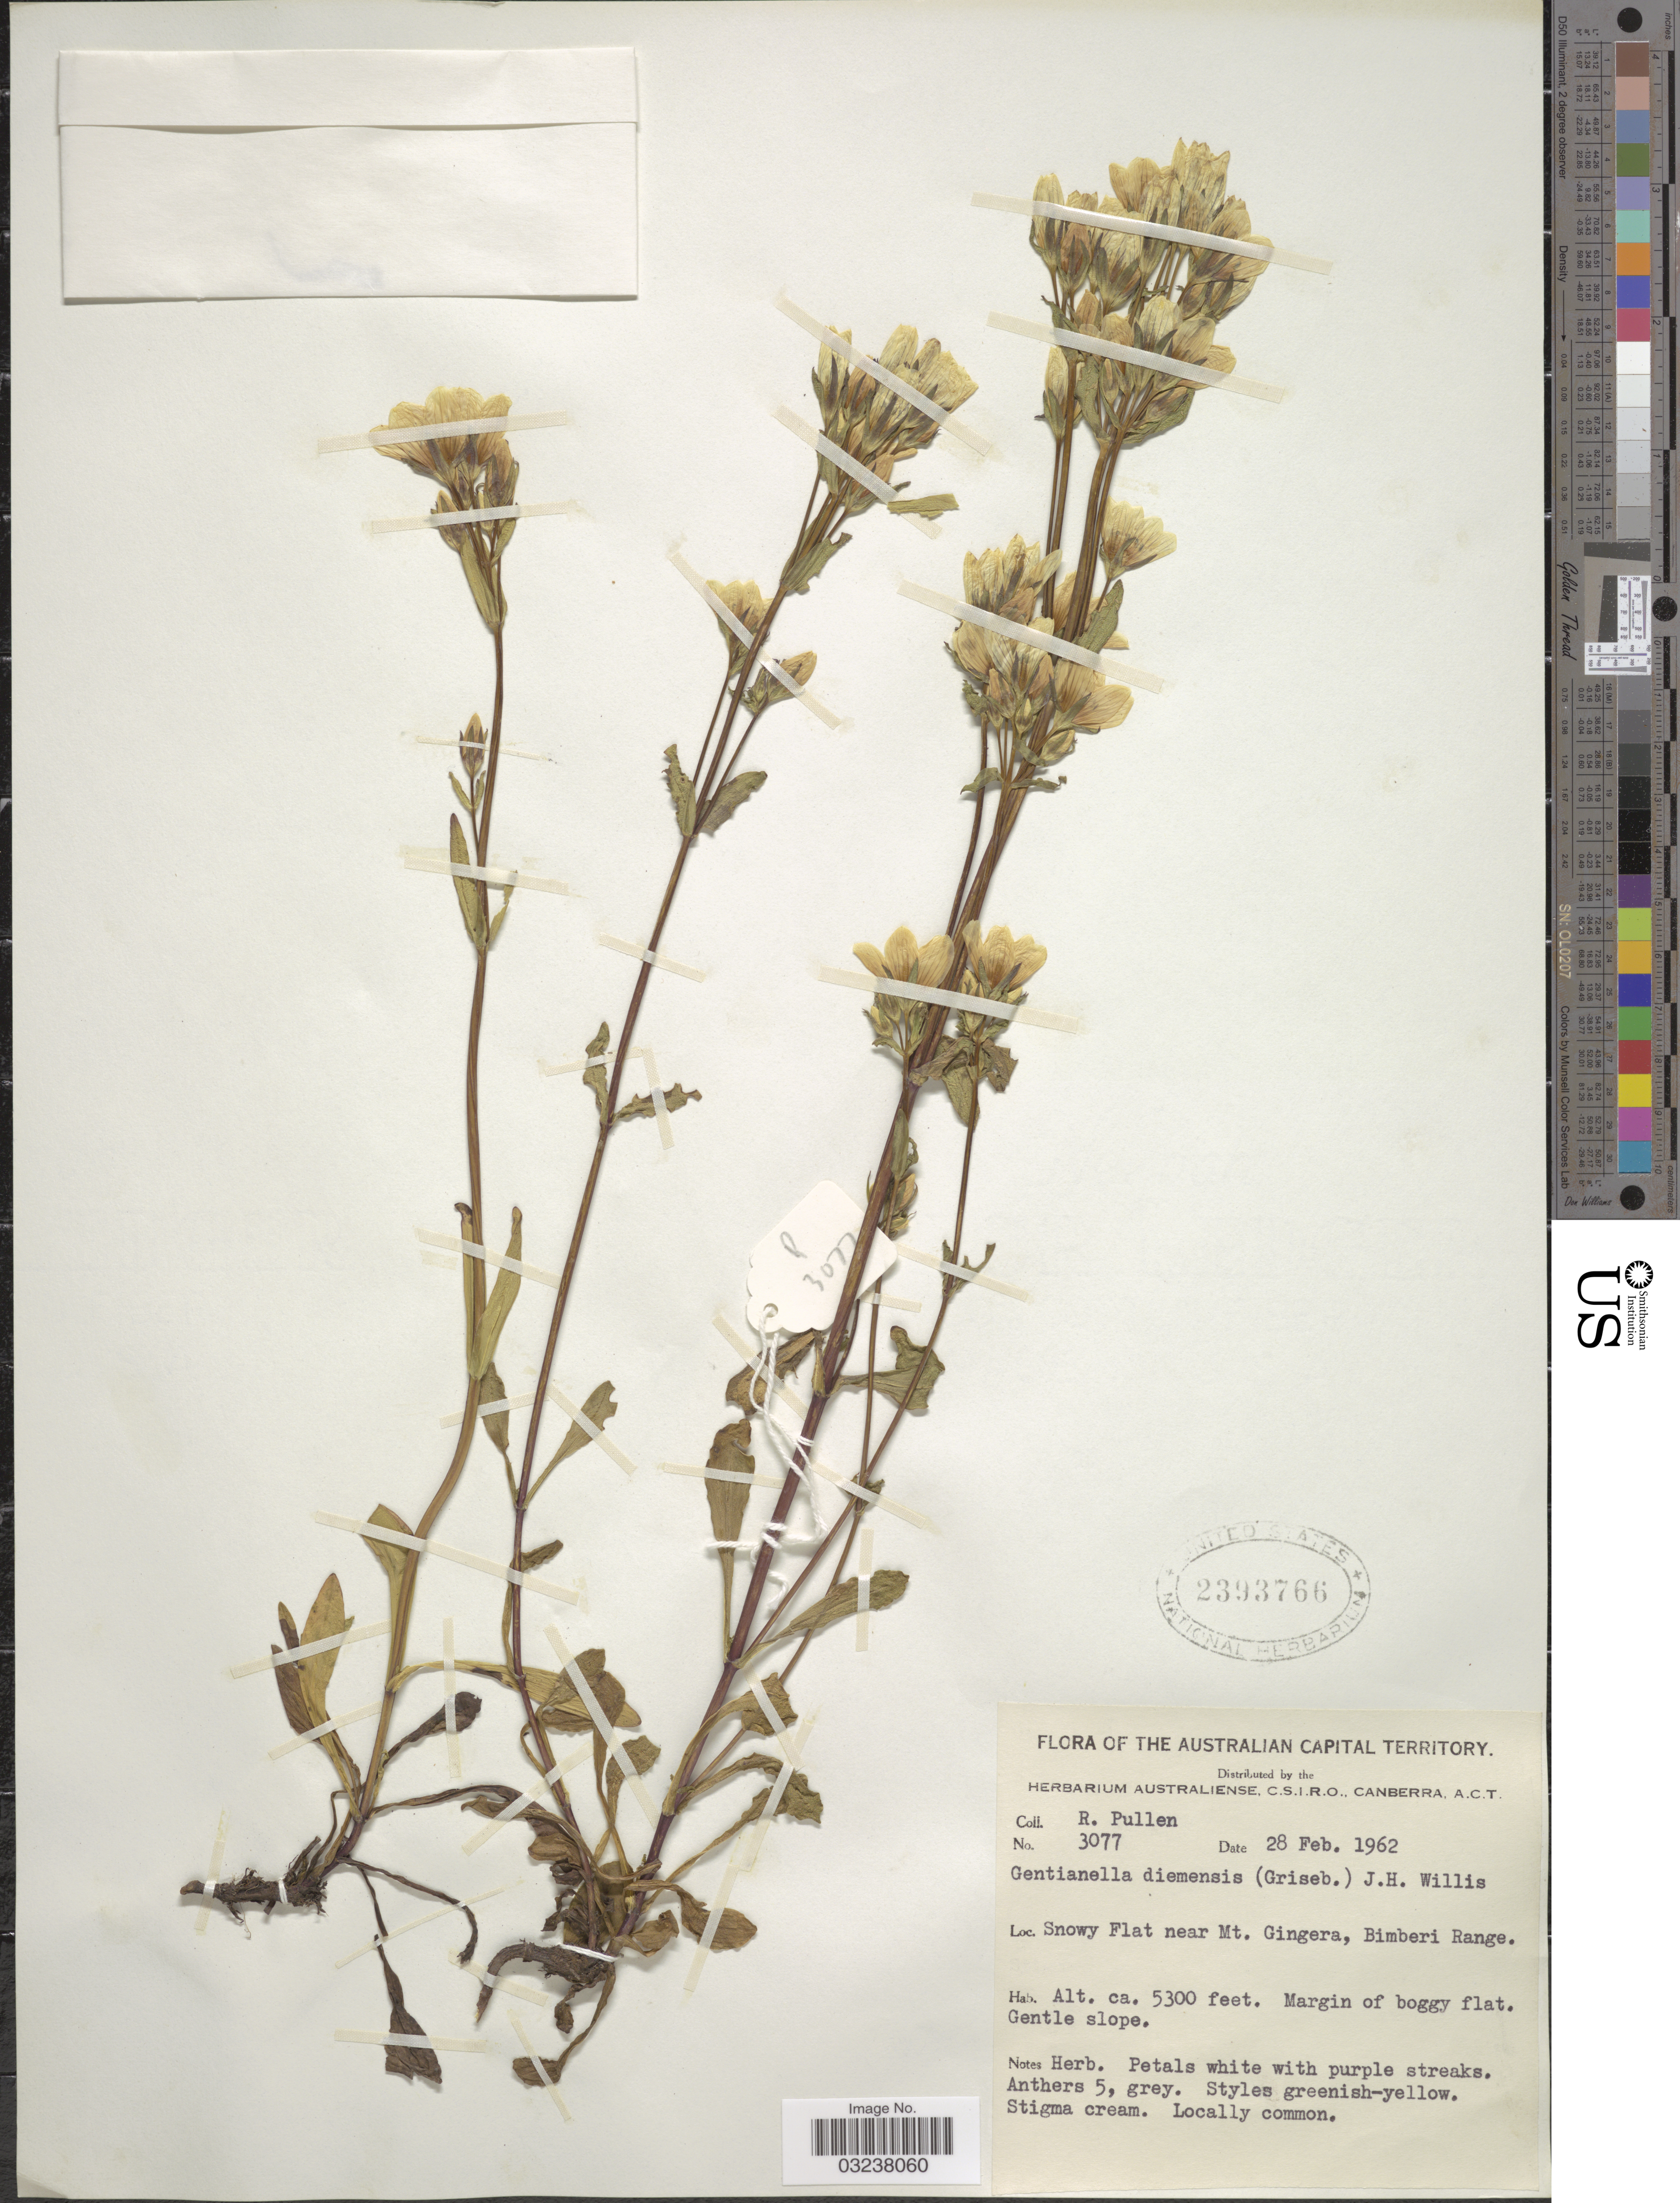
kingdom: Plantae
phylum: Tracheophyta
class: Magnoliopsida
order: Gentianales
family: Gentianaceae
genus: Gentianella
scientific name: Gentianella diemensis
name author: (Griseb.) J.H. Willis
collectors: R. Pullen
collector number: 3077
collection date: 1962-02-28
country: Australia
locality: Australian Capital Territory. Snowy Flat near Mt. Gingera, Bimberi Range.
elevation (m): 1615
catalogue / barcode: US 2393766